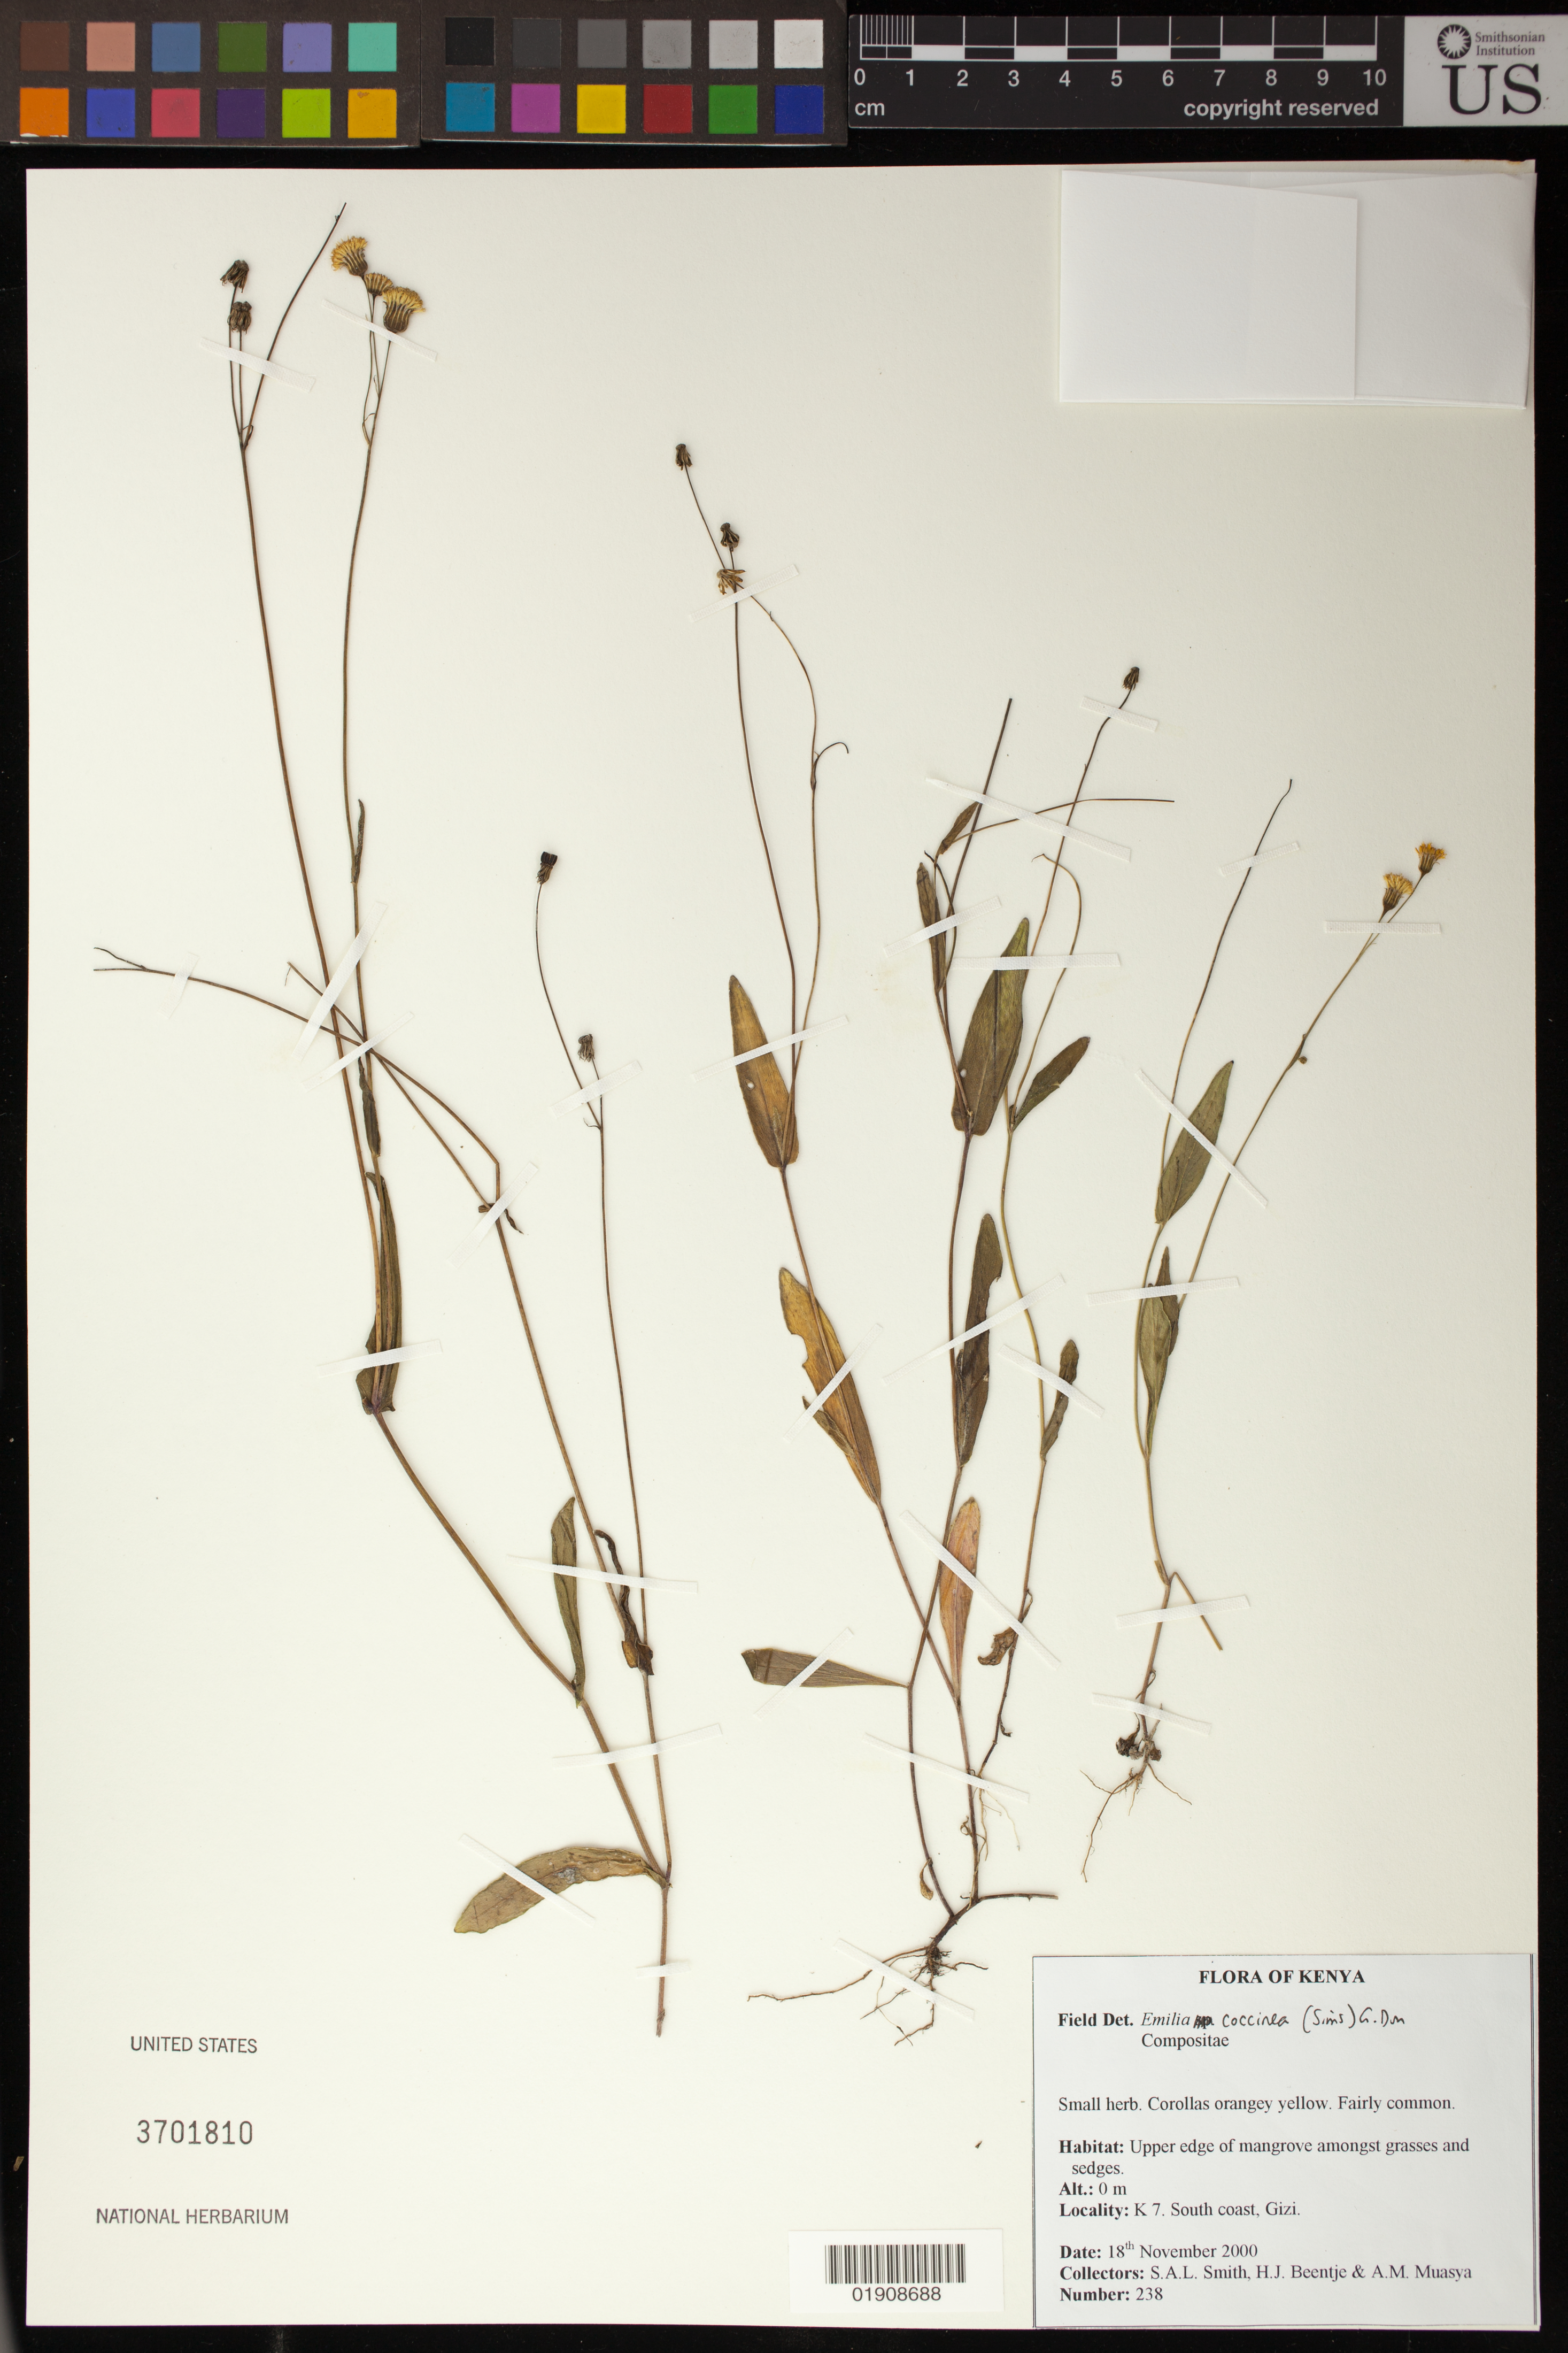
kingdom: Plantae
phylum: Tracheophyta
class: Magnoliopsida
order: Asterales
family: Asteraceae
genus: Emilia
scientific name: Emilia coccinea (Sims) Sweet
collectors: S. A. Smith, H. J. Beentje & A. Muasya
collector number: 238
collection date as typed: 18 November 2000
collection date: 2000-11-18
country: Kenya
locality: K 7; South coast, Gizi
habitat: upper edge of mangrove amongst grasses and sedges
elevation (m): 0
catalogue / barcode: US 3701810